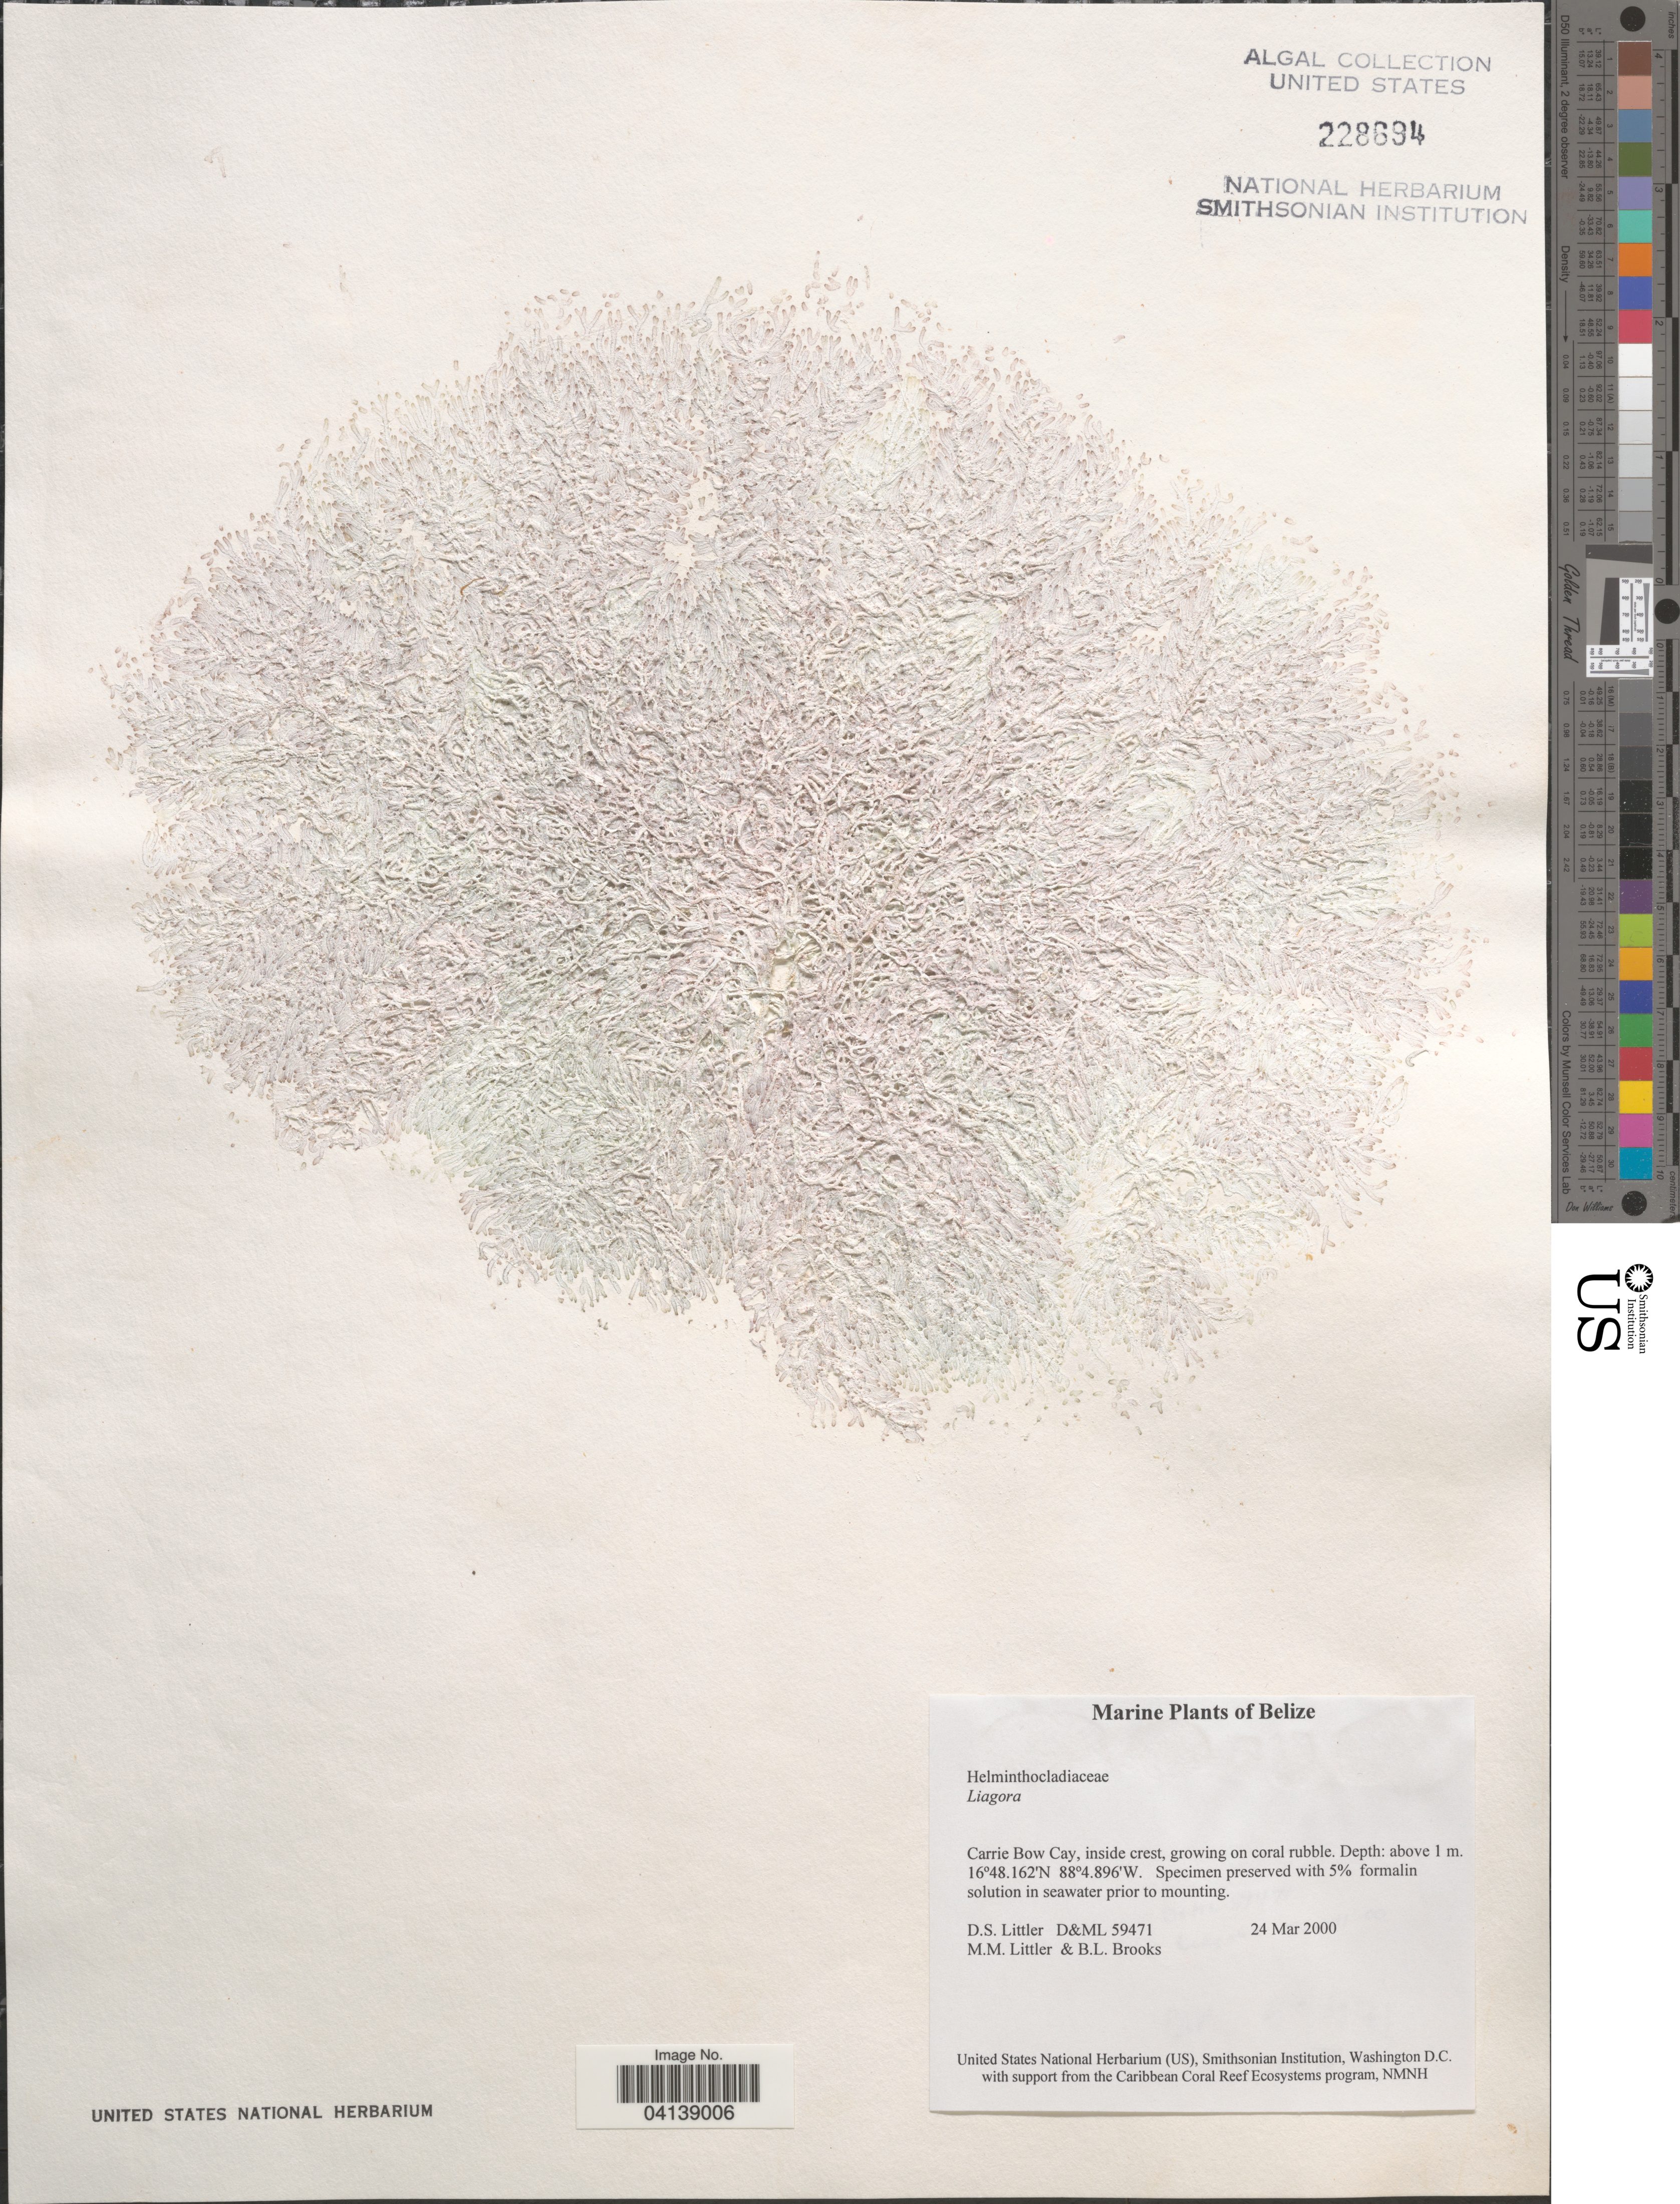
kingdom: Plantae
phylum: Rhodophyta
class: Florideophyceae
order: Nemaliales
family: Liagoraceae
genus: Liagora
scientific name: Liagora sp.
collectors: D. S. Littler & B. Brooks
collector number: D&ML 59471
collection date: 2000-03-24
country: Belize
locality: Carrie Bow Cay.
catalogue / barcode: US 228694